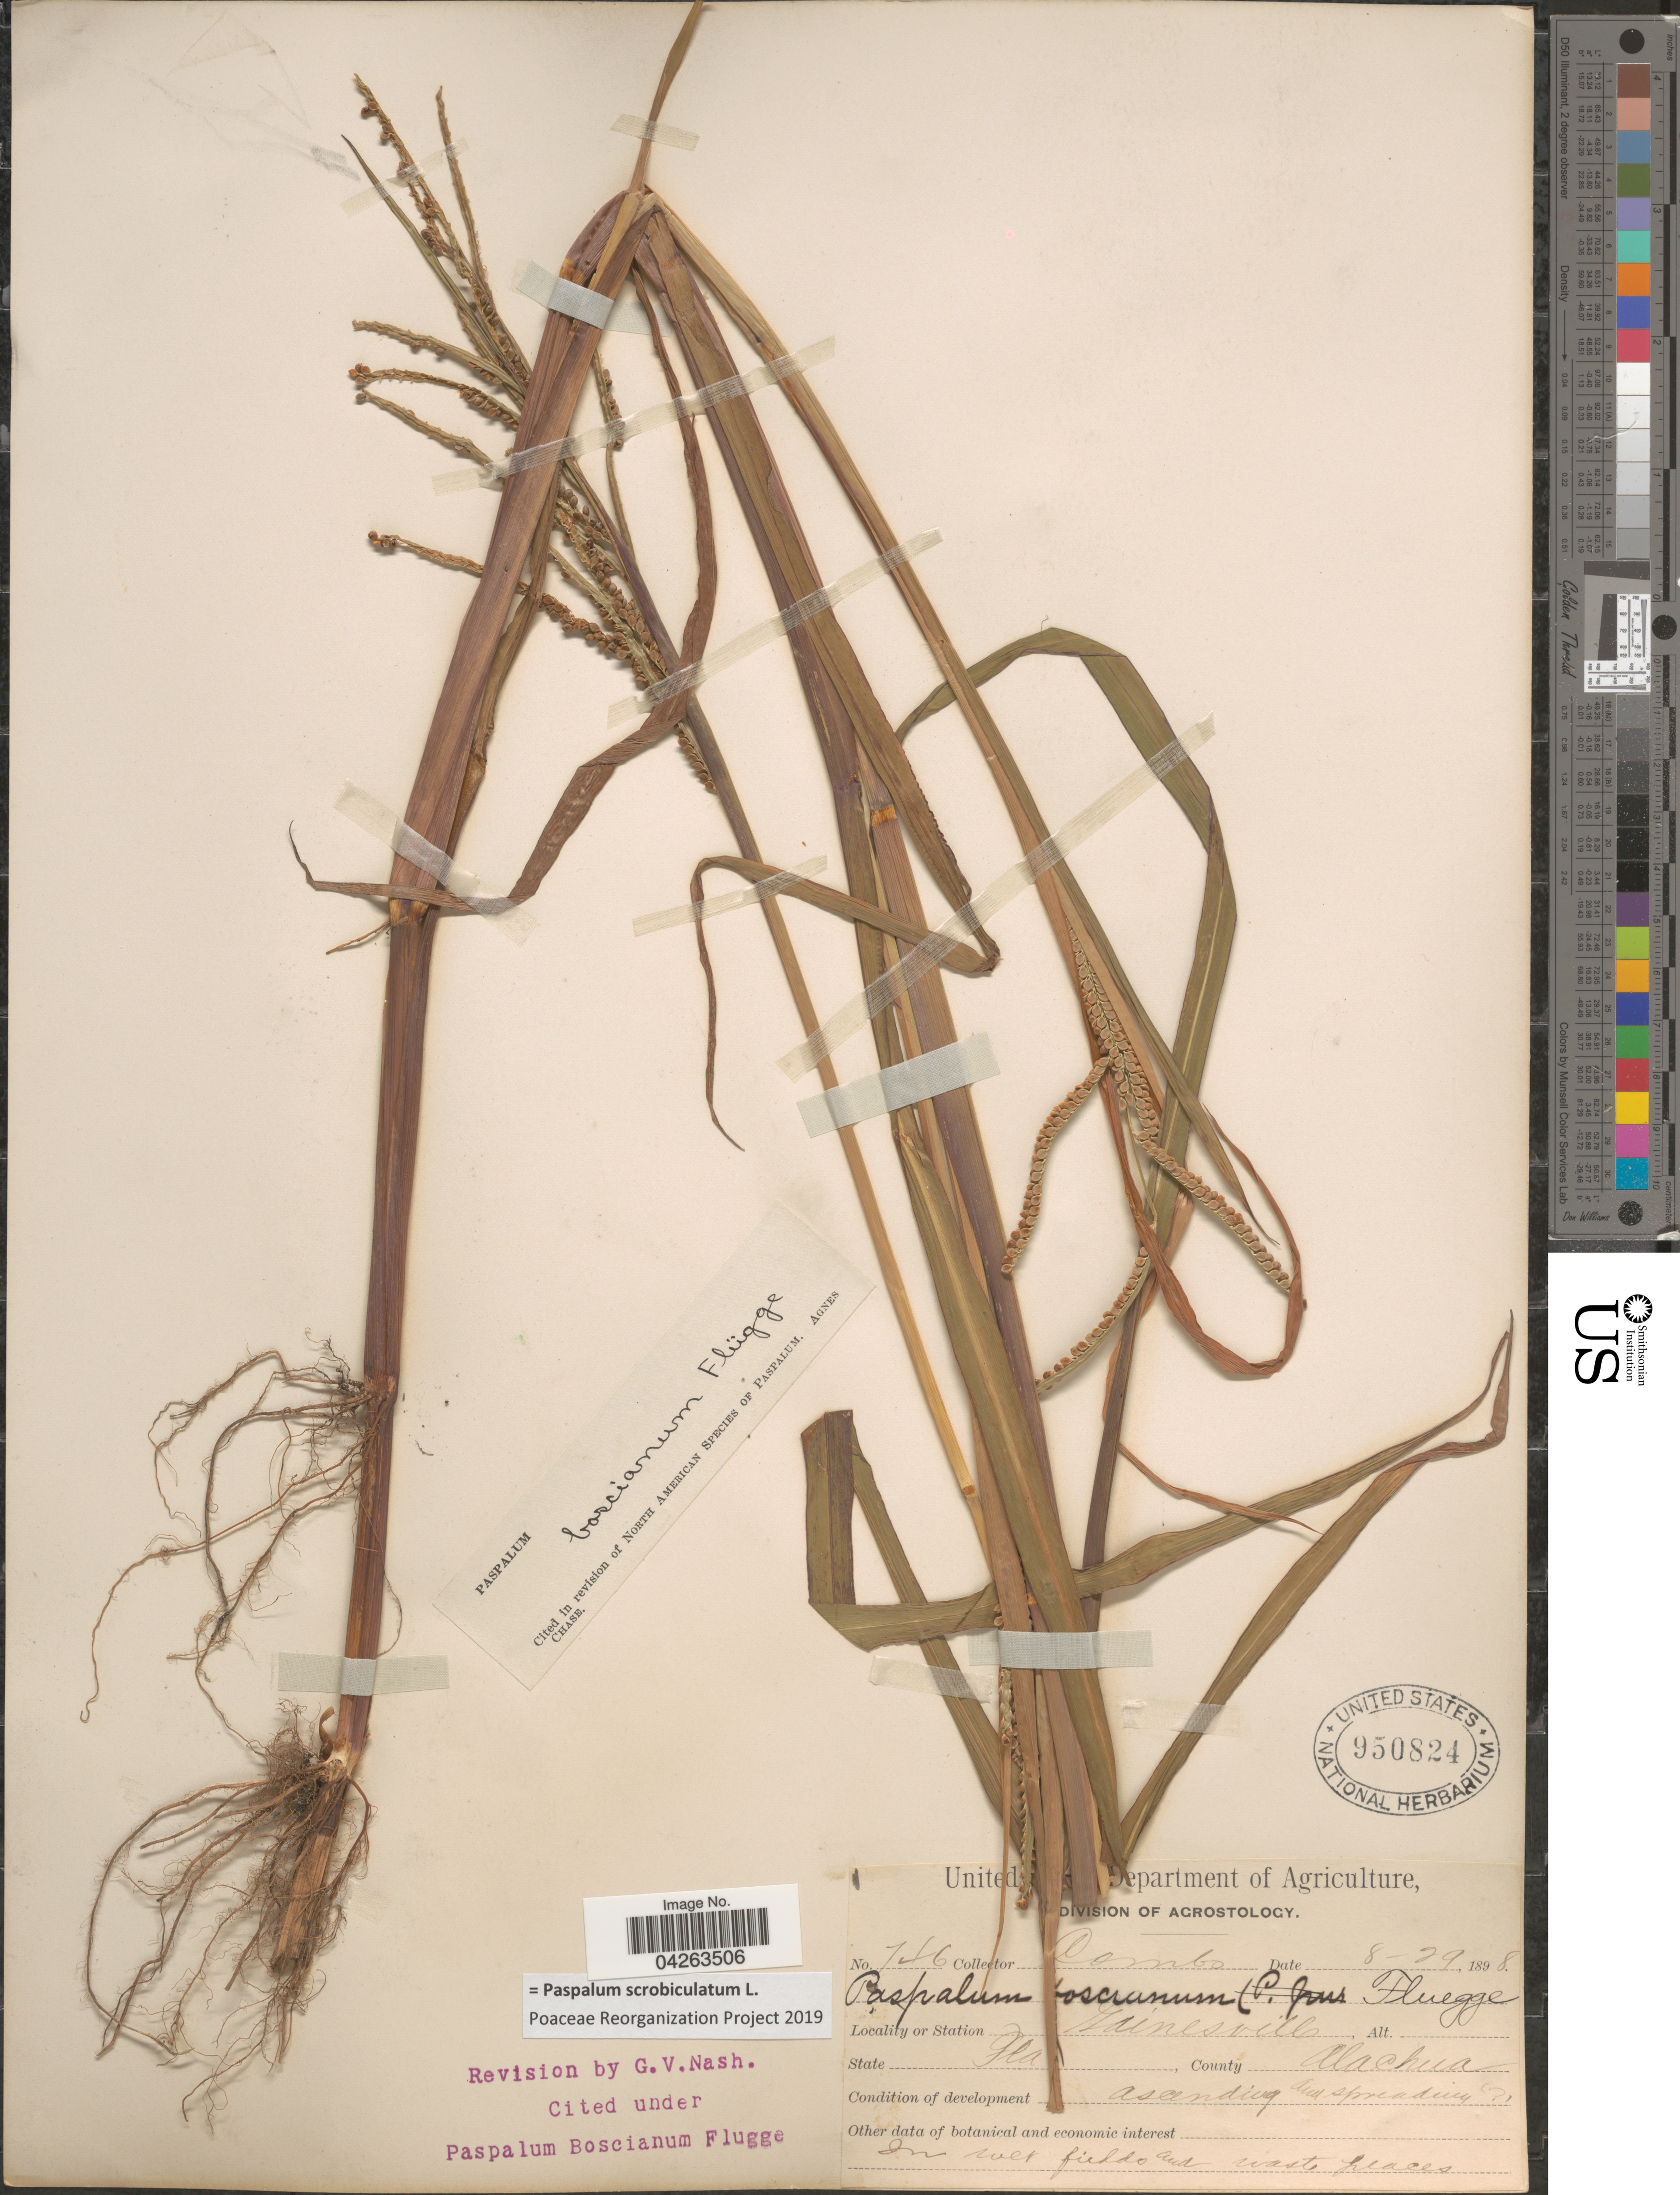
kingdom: Plantae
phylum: Tracheophyta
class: Liliopsida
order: Poales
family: Poaceae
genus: Paspalum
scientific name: Paspalum scrobiculatum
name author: L.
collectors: -. Combs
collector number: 746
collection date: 1898-08-29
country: United States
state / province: Florida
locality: Station Gainesville. County Alachua.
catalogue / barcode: US 950824